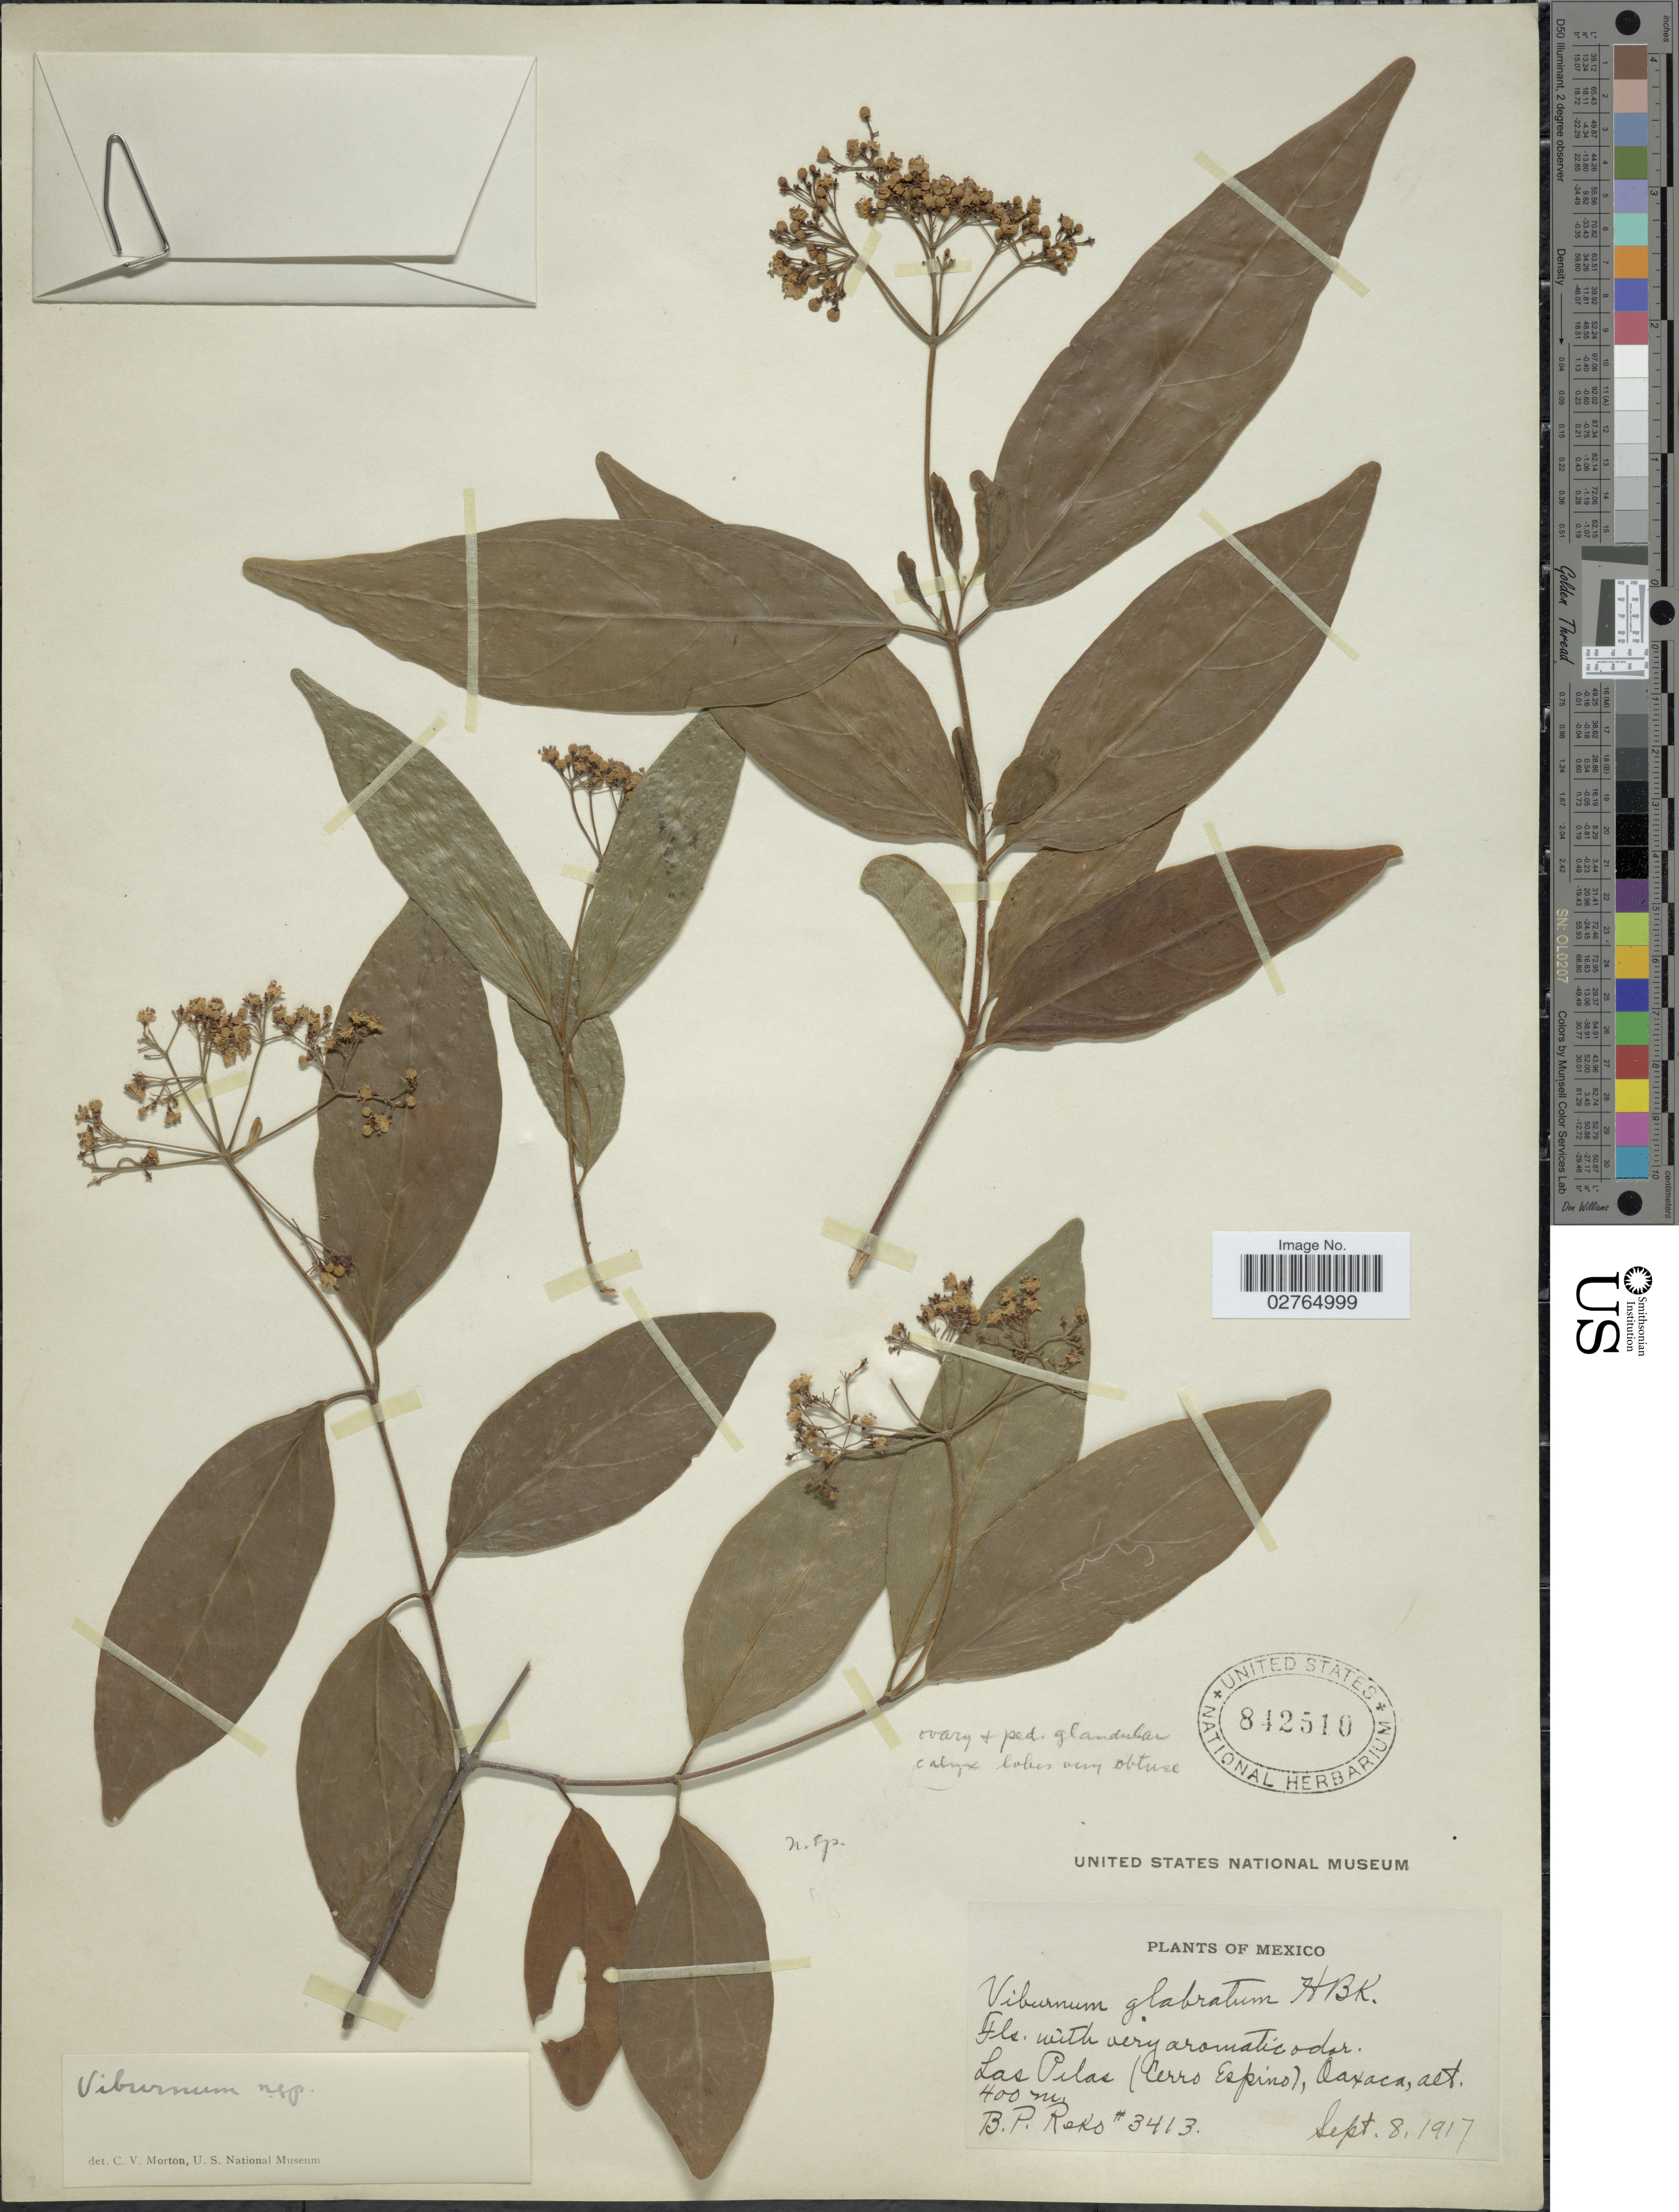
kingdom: Plantae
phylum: Tracheophyta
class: Magnoliopsida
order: Dipsacales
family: Viburnaceae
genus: Viburnum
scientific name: Viburnum sp.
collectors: B. P. Reko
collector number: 3413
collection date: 1917-09-08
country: Mexico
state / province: Oaxaca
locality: Las Pilas (Cerro Espino).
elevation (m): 400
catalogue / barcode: US 842510